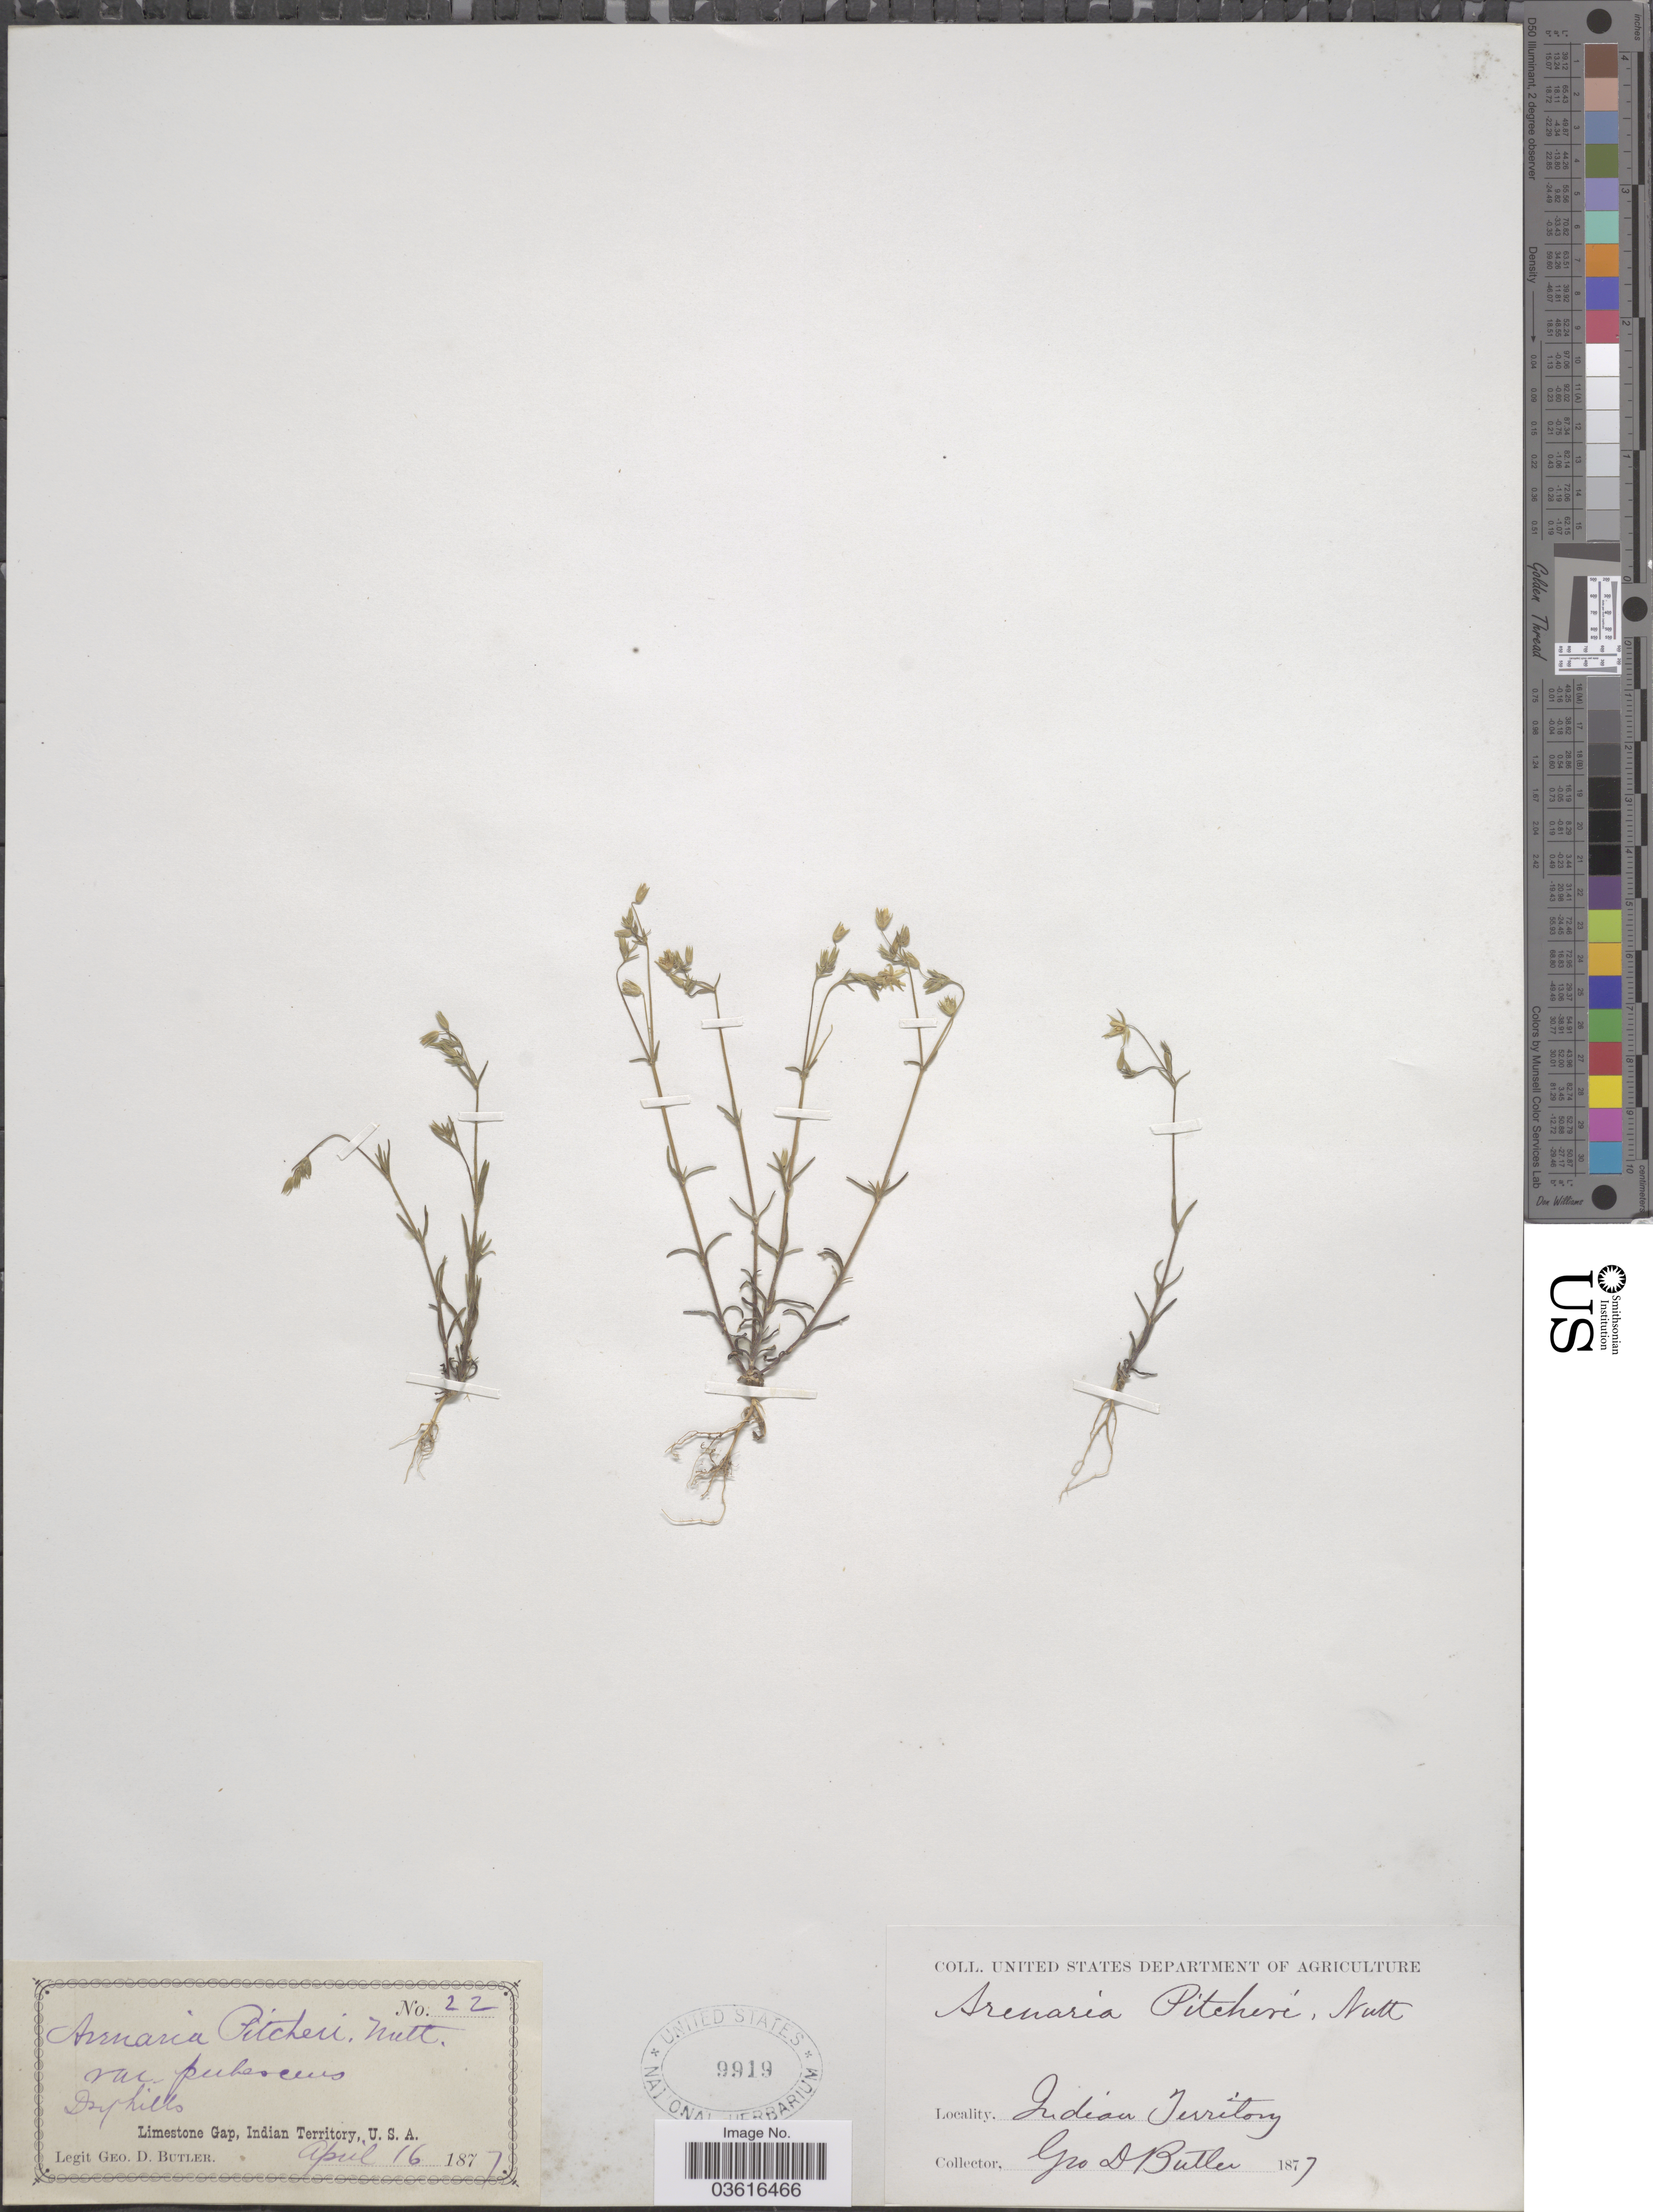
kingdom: Plantae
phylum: Tracheophyta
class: Magnoliopsida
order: Caryophyllales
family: Caryophyllaceae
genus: Minuartia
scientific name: Minuartia patula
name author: (Michx.) Mattf.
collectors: G. D. Butler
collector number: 22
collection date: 1877-04-16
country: United States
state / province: Oklahoma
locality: Limestone Gap, Indian Territory.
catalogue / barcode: US 9919